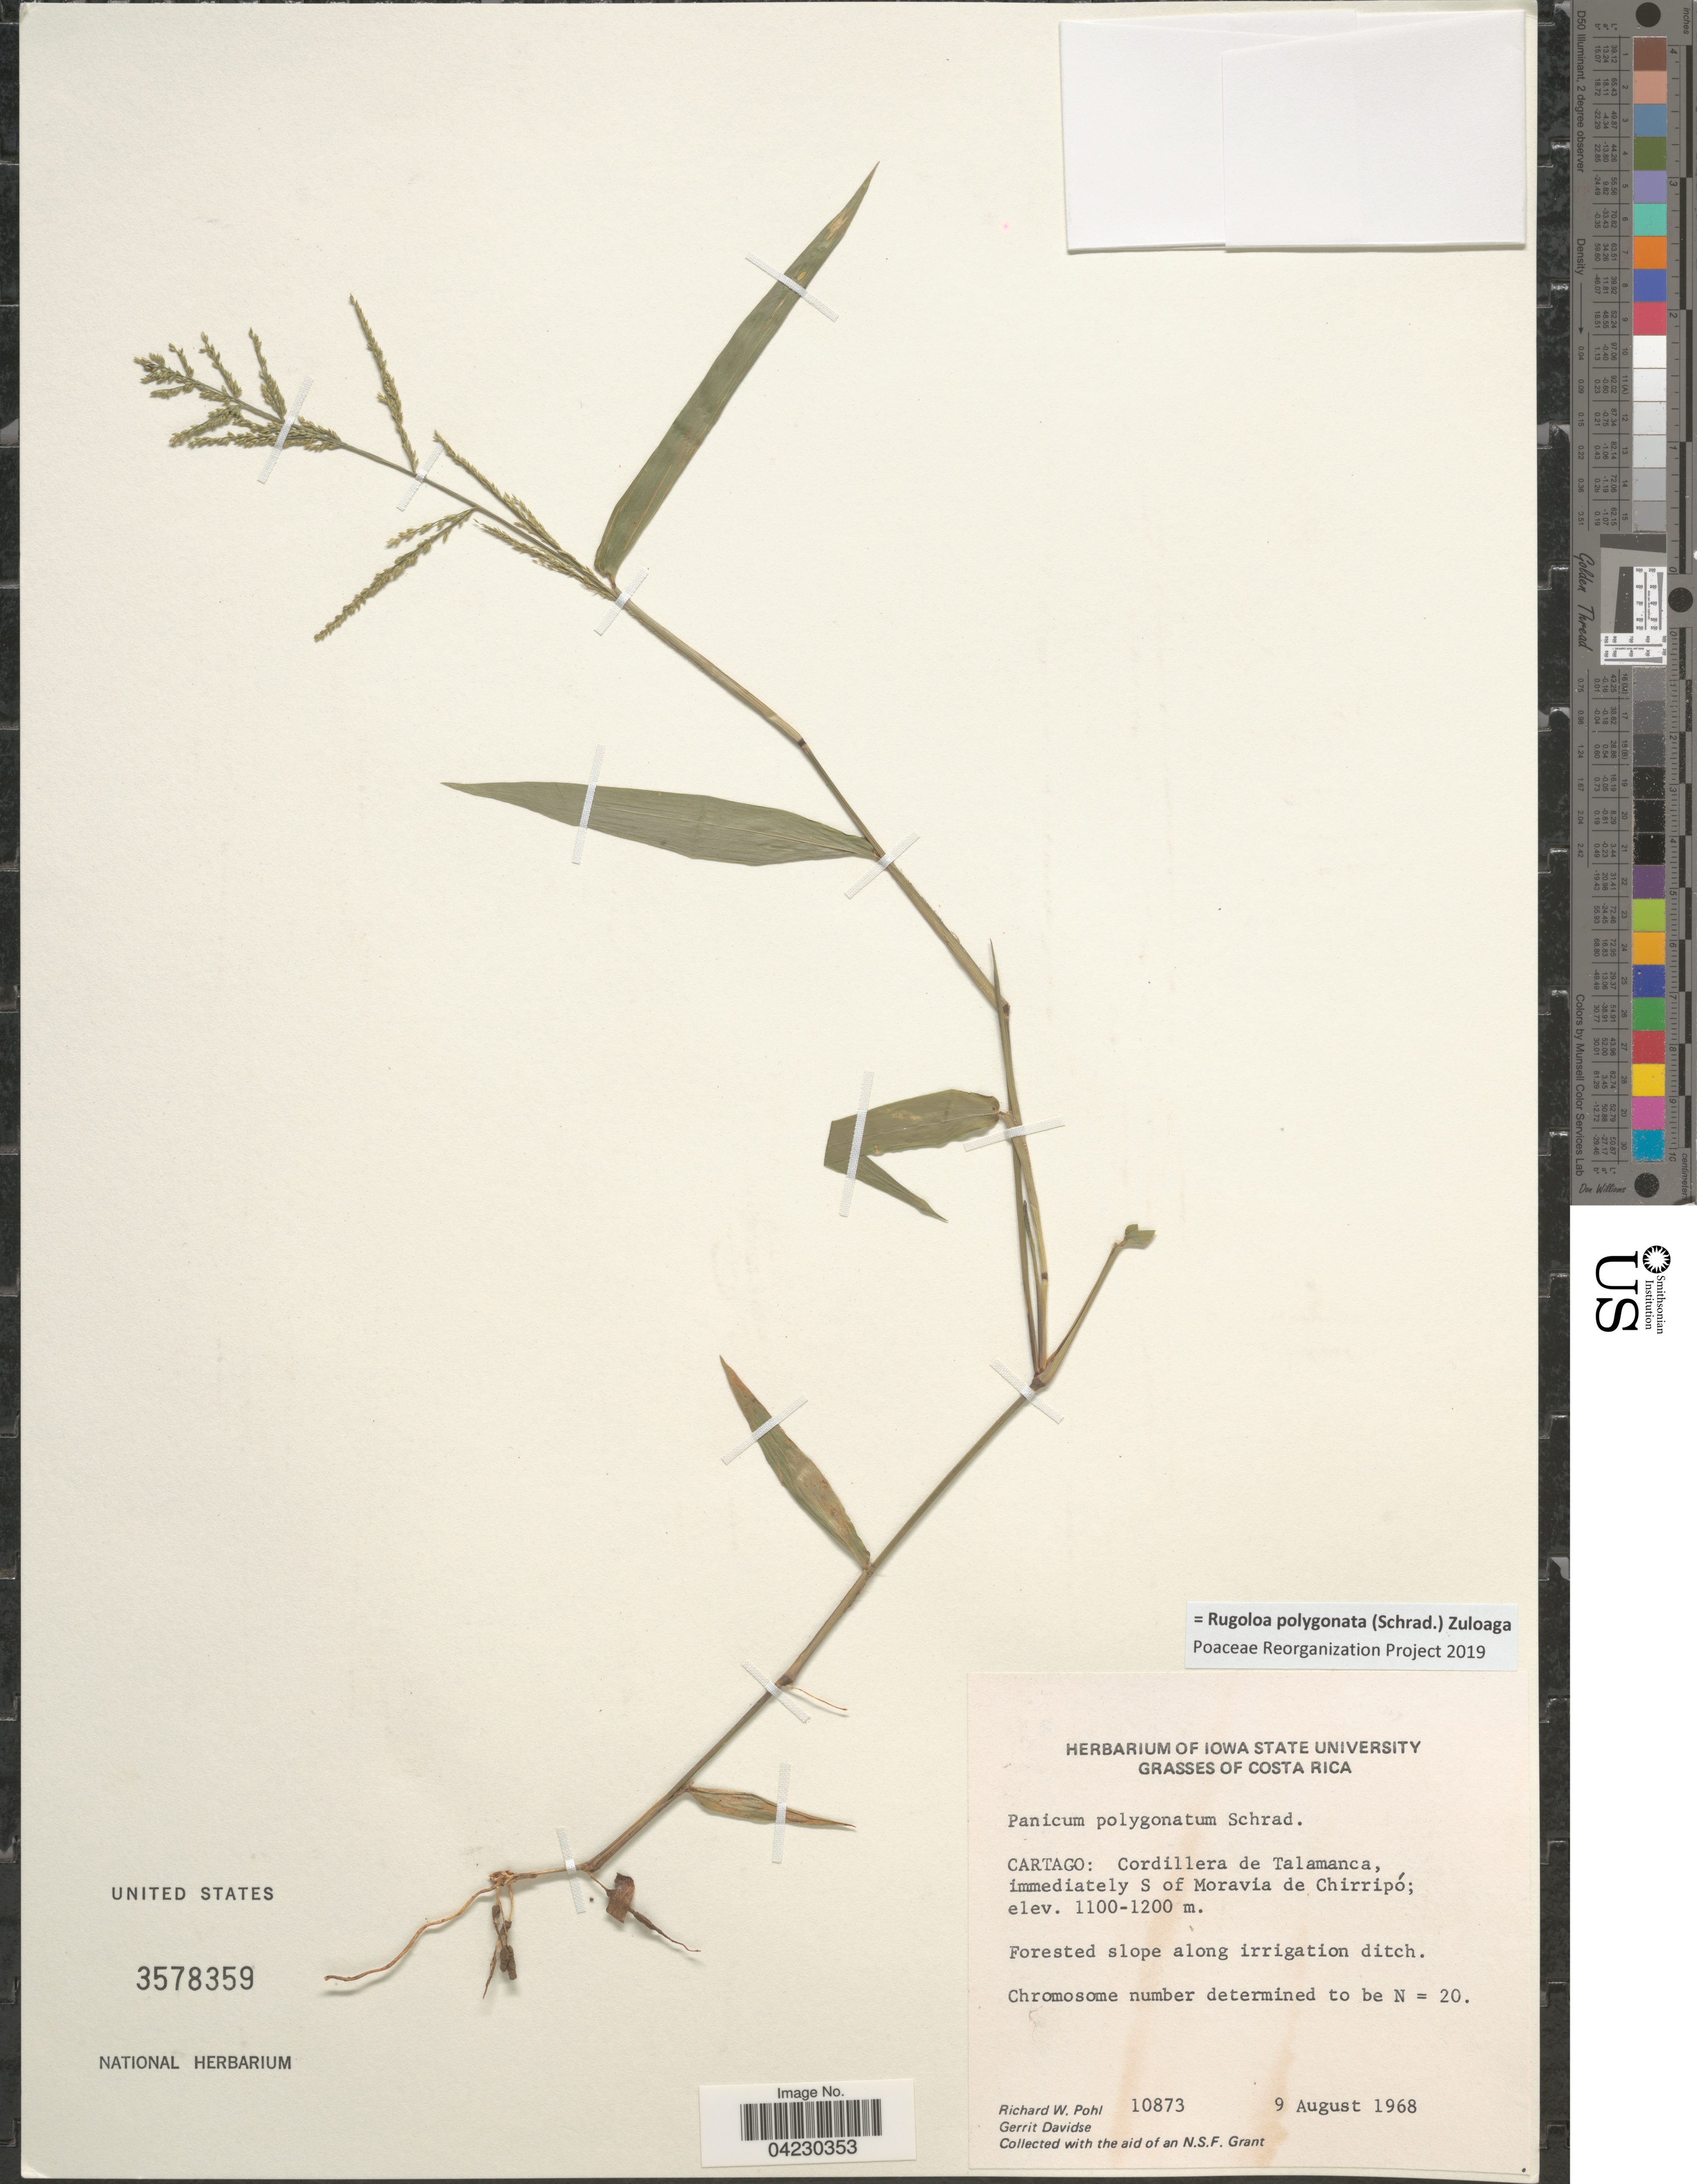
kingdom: Plantae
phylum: Tracheophyta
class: Liliopsida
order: Poales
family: Poaceae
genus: Rugoloa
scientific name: Rugoloa polygonata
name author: (Schrad.) Zuloaga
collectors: R. W. Pohl & G. Davidse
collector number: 10873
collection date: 1968-08-09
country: Costa Rica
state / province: Cartago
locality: Cordillera de Talamanca, immediately S of Moravia de Chirripó.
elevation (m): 1100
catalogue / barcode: US 3578359